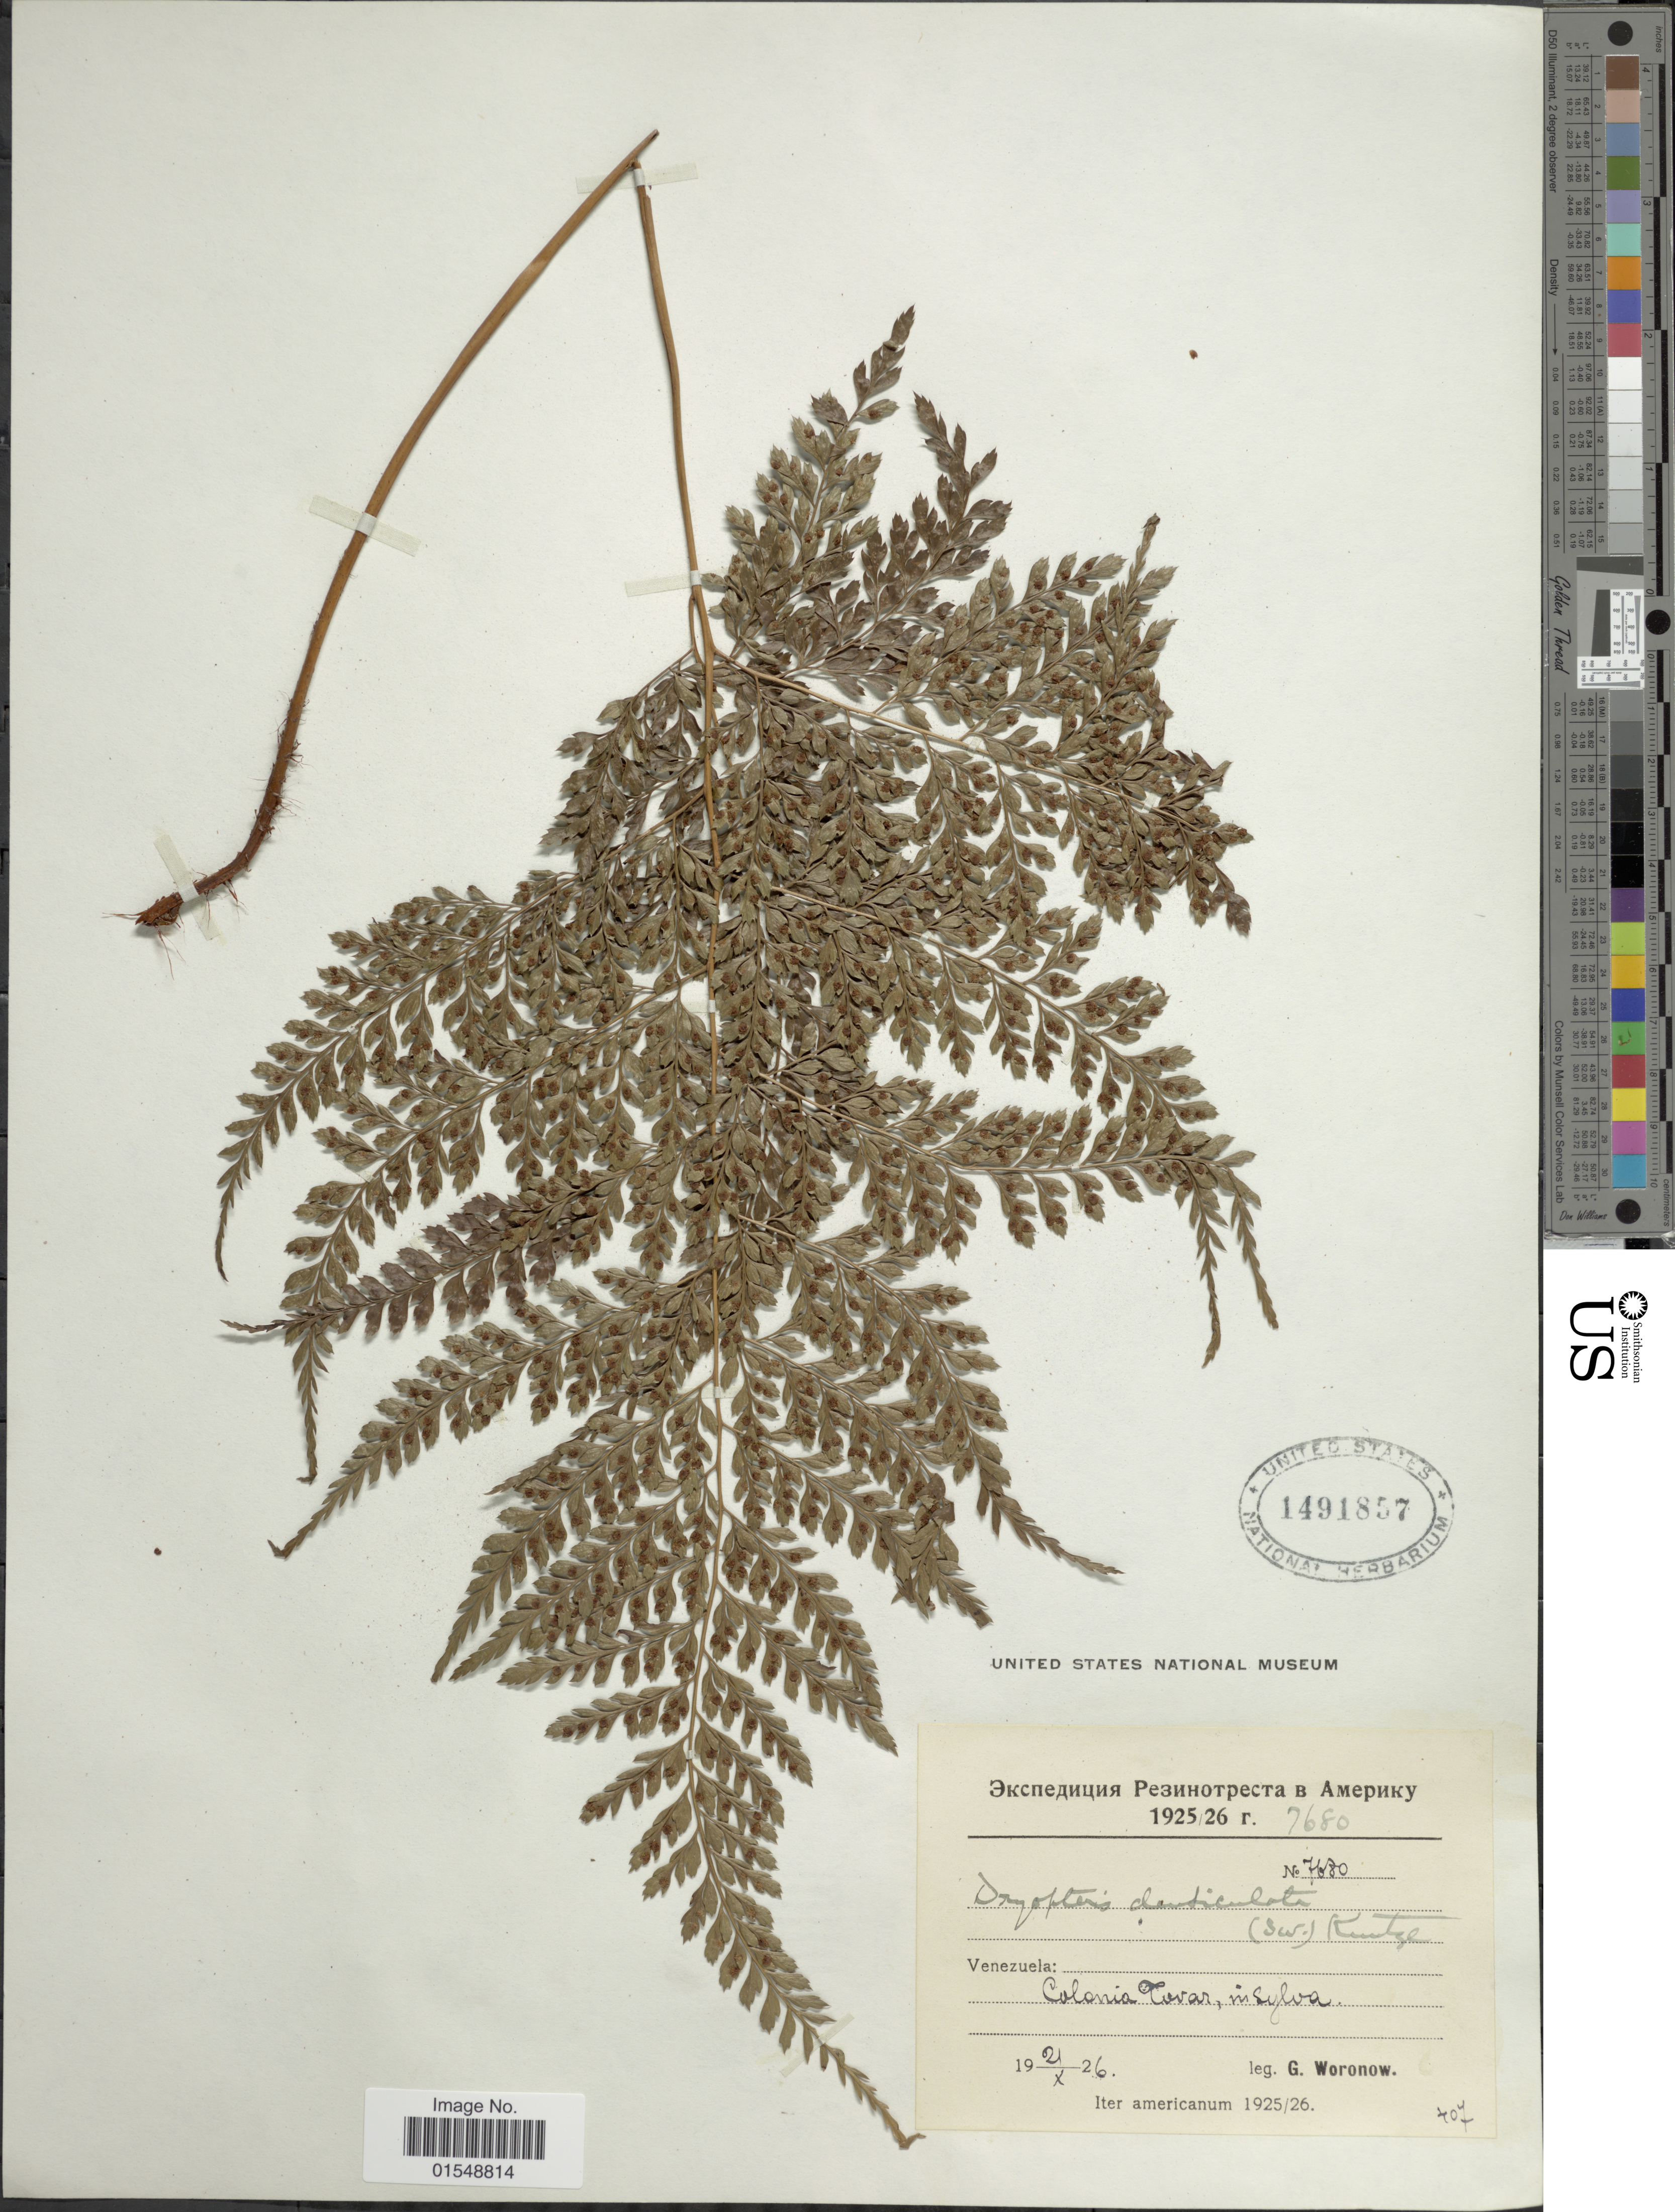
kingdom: Plantae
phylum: Tracheophyta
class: Polypodiopsida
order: Polypodiales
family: Dryopteridaceae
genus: Arachniodes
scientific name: Arachniodes denticulata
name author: (Sw.) Ching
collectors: G. Woronow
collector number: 7680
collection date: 1926-10-21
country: Venezuela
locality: Colonia tovar, in sylva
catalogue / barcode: US 1491857